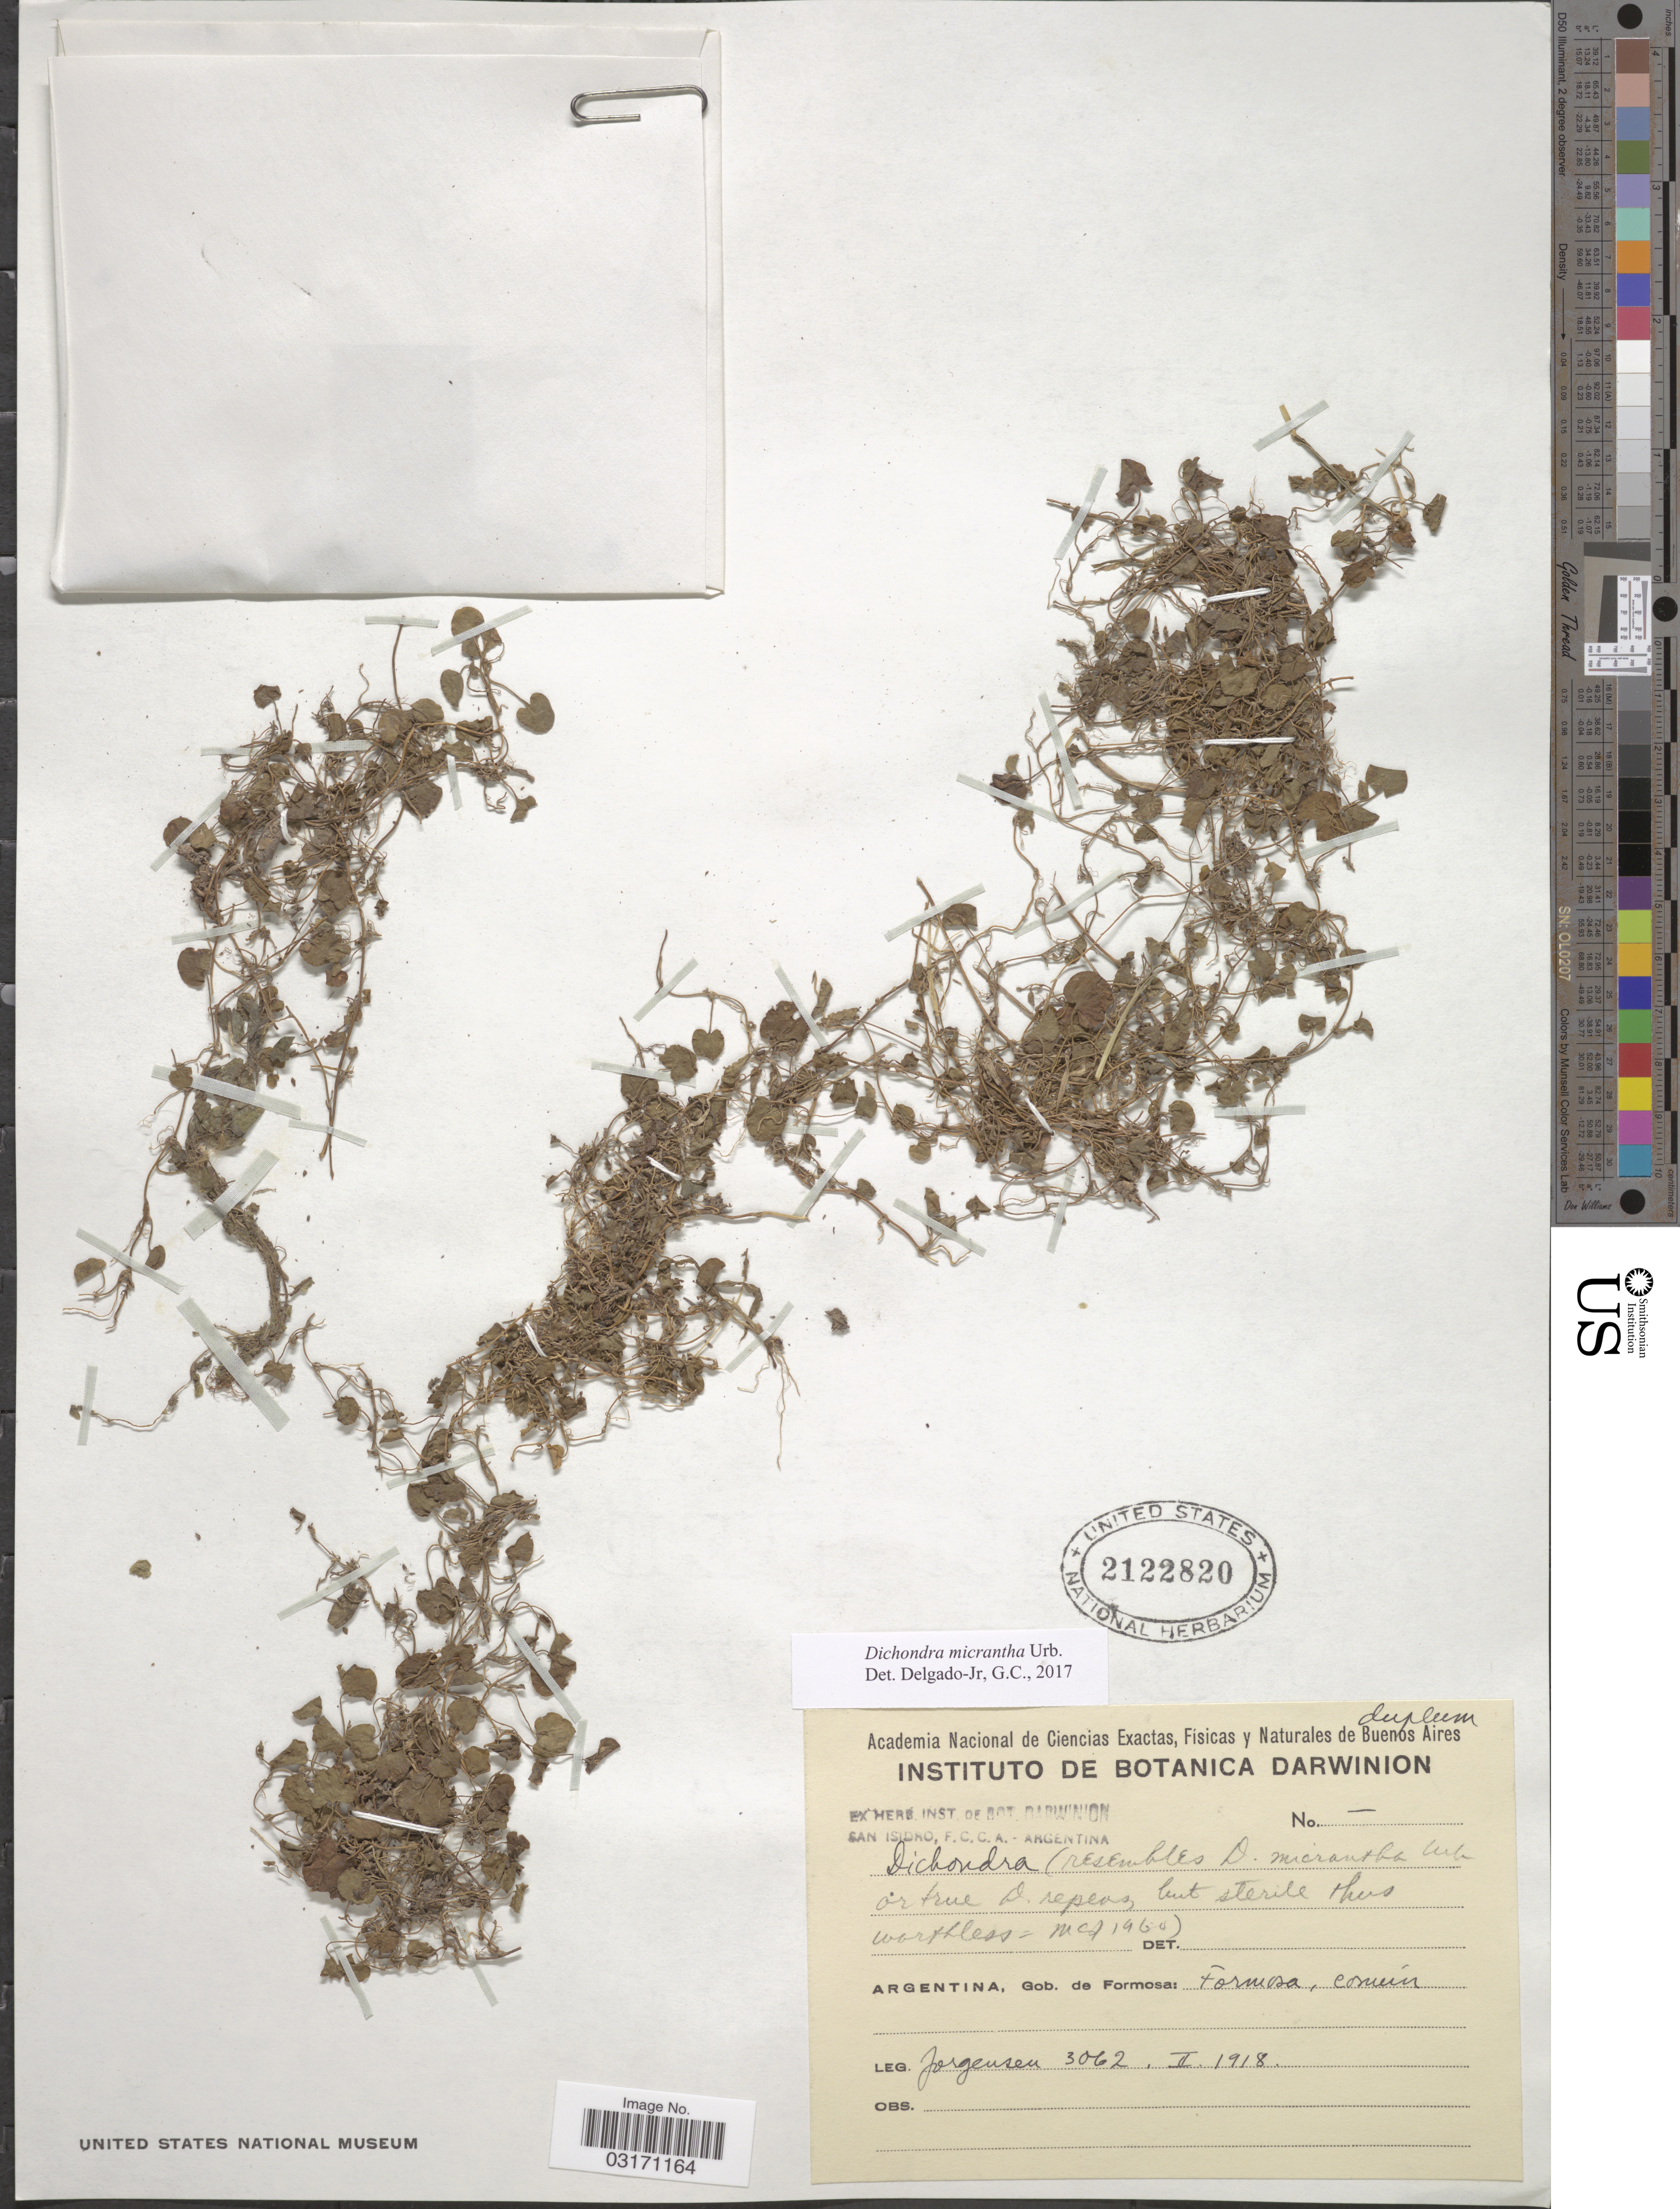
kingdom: Plantae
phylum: Tracheophyta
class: Magnoliopsida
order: Solanales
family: Convolvulaceae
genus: Dichondra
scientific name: Dichondra micrantha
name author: Urb.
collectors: Jorgensen, --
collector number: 3062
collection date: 1918-02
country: Argentina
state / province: Formosa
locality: Gob. de Formosa: Formosa, común.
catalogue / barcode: US 2122820